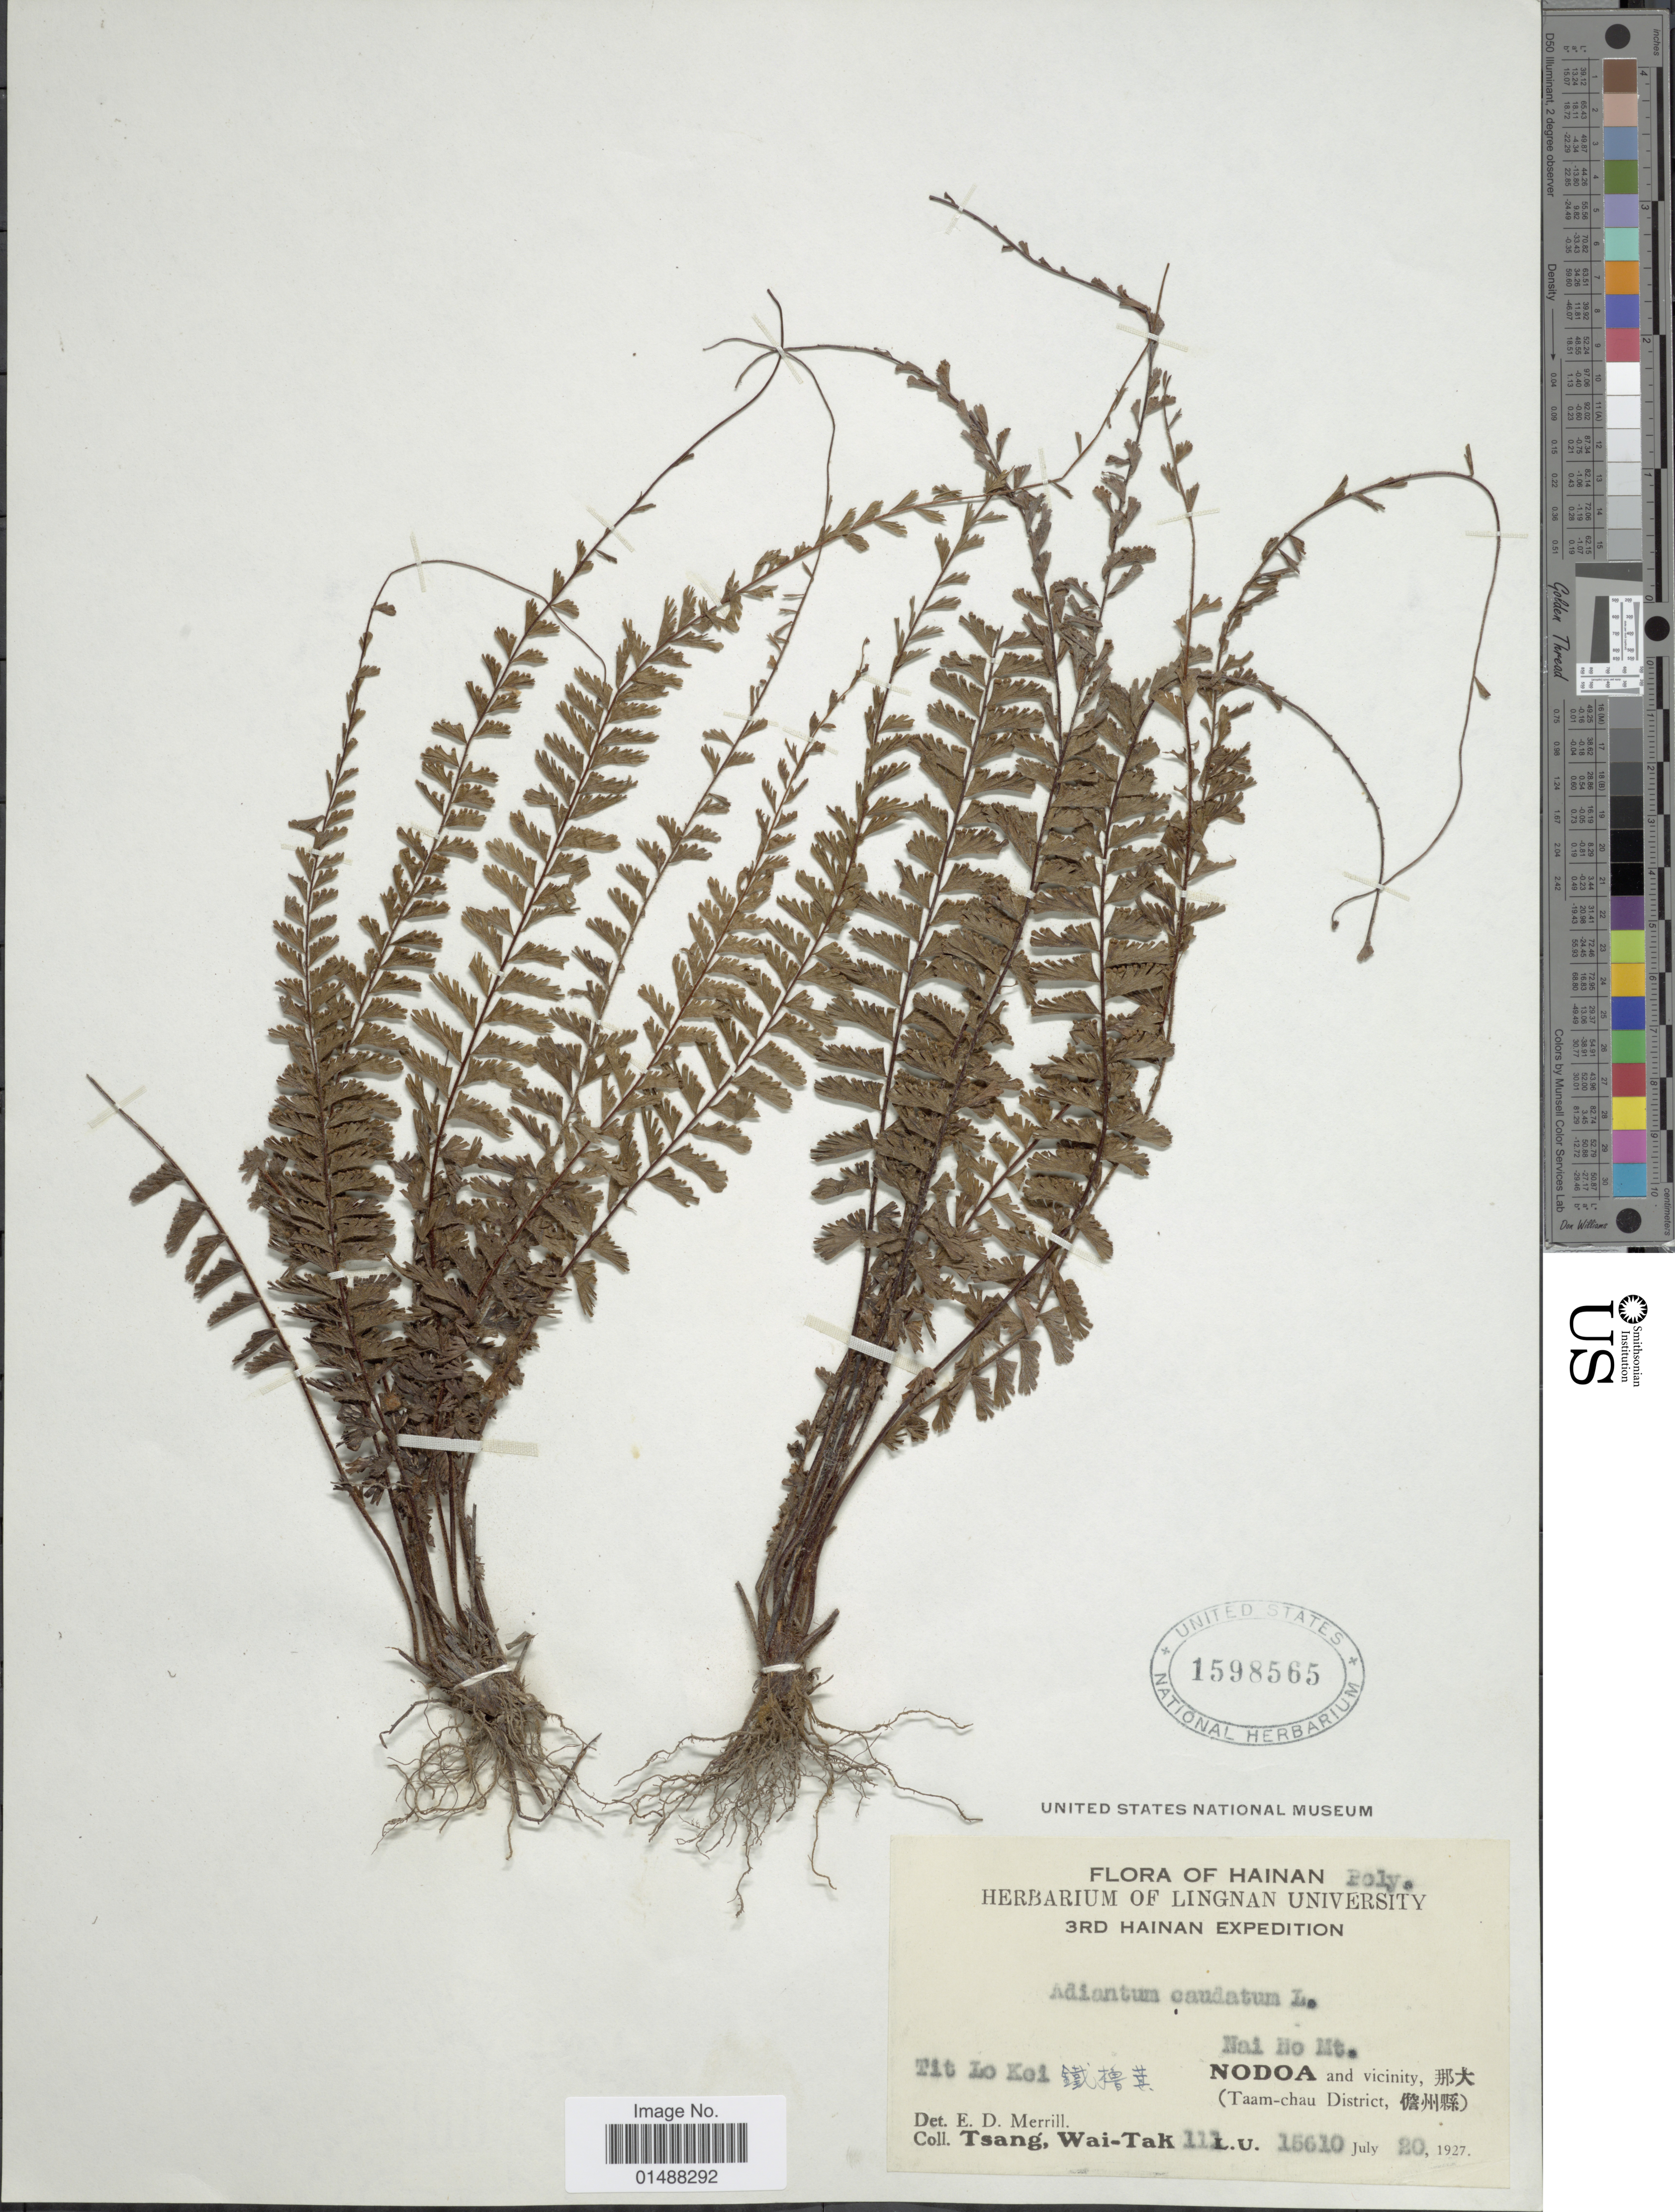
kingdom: Plantae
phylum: Tracheophyta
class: Polypodiopsida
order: Polypodiales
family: Pteridaceae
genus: Adiantum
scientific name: Adiantum caudatum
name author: L.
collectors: W. T. Tsang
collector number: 111/15610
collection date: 1927-07-20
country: China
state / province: Hainan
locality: Hainan, Nai Ho Mt. Nodoa and vicinity, X. (Taam-chau District, X). Tit Lo Kei X.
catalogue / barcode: US 1598565